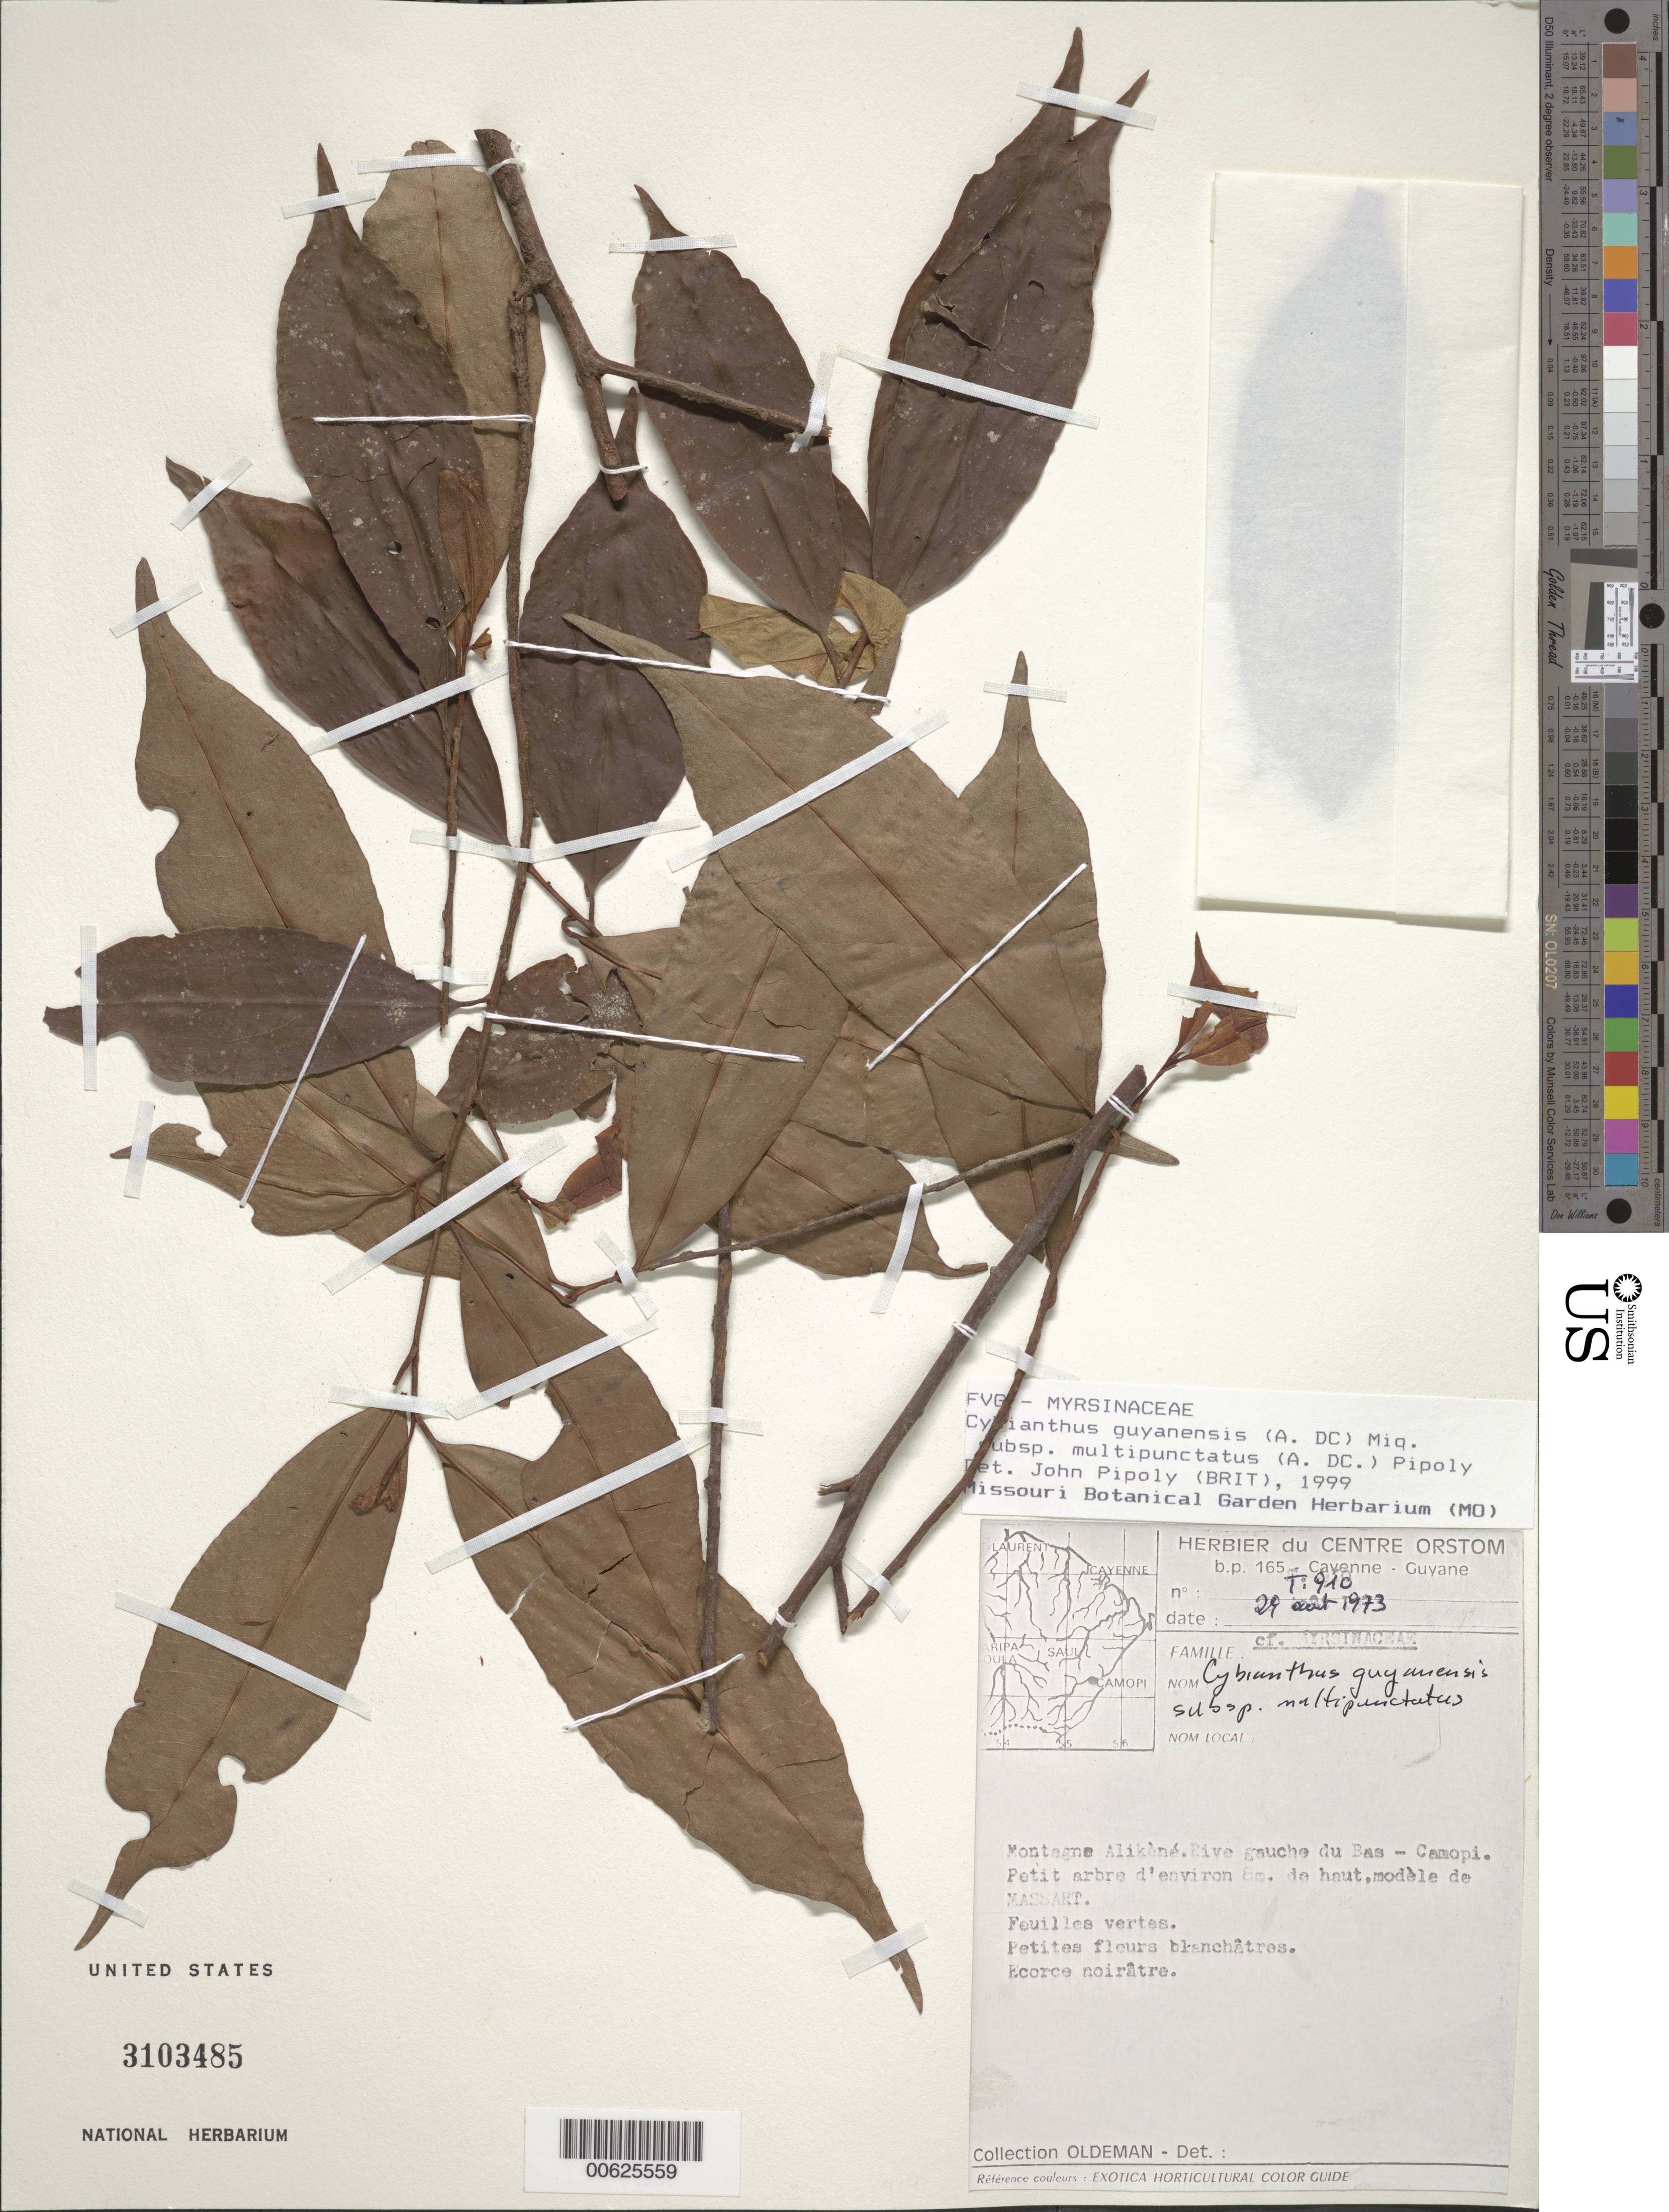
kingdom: Plantae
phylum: Tracheophyta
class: Magnoliopsida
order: Ericales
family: Primulaceae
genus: Cybianthus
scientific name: Cybianthus guyanensis subsp. multipunctatus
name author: (A. DC.) Pipoly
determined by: Pipoly, J. J., III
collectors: R. Oldeman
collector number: T 910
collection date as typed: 29-Aug-73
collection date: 1973-08-29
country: French Guiana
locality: Montagne Alikéné, Rive gauche du Bas-Camopi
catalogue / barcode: US 3103485